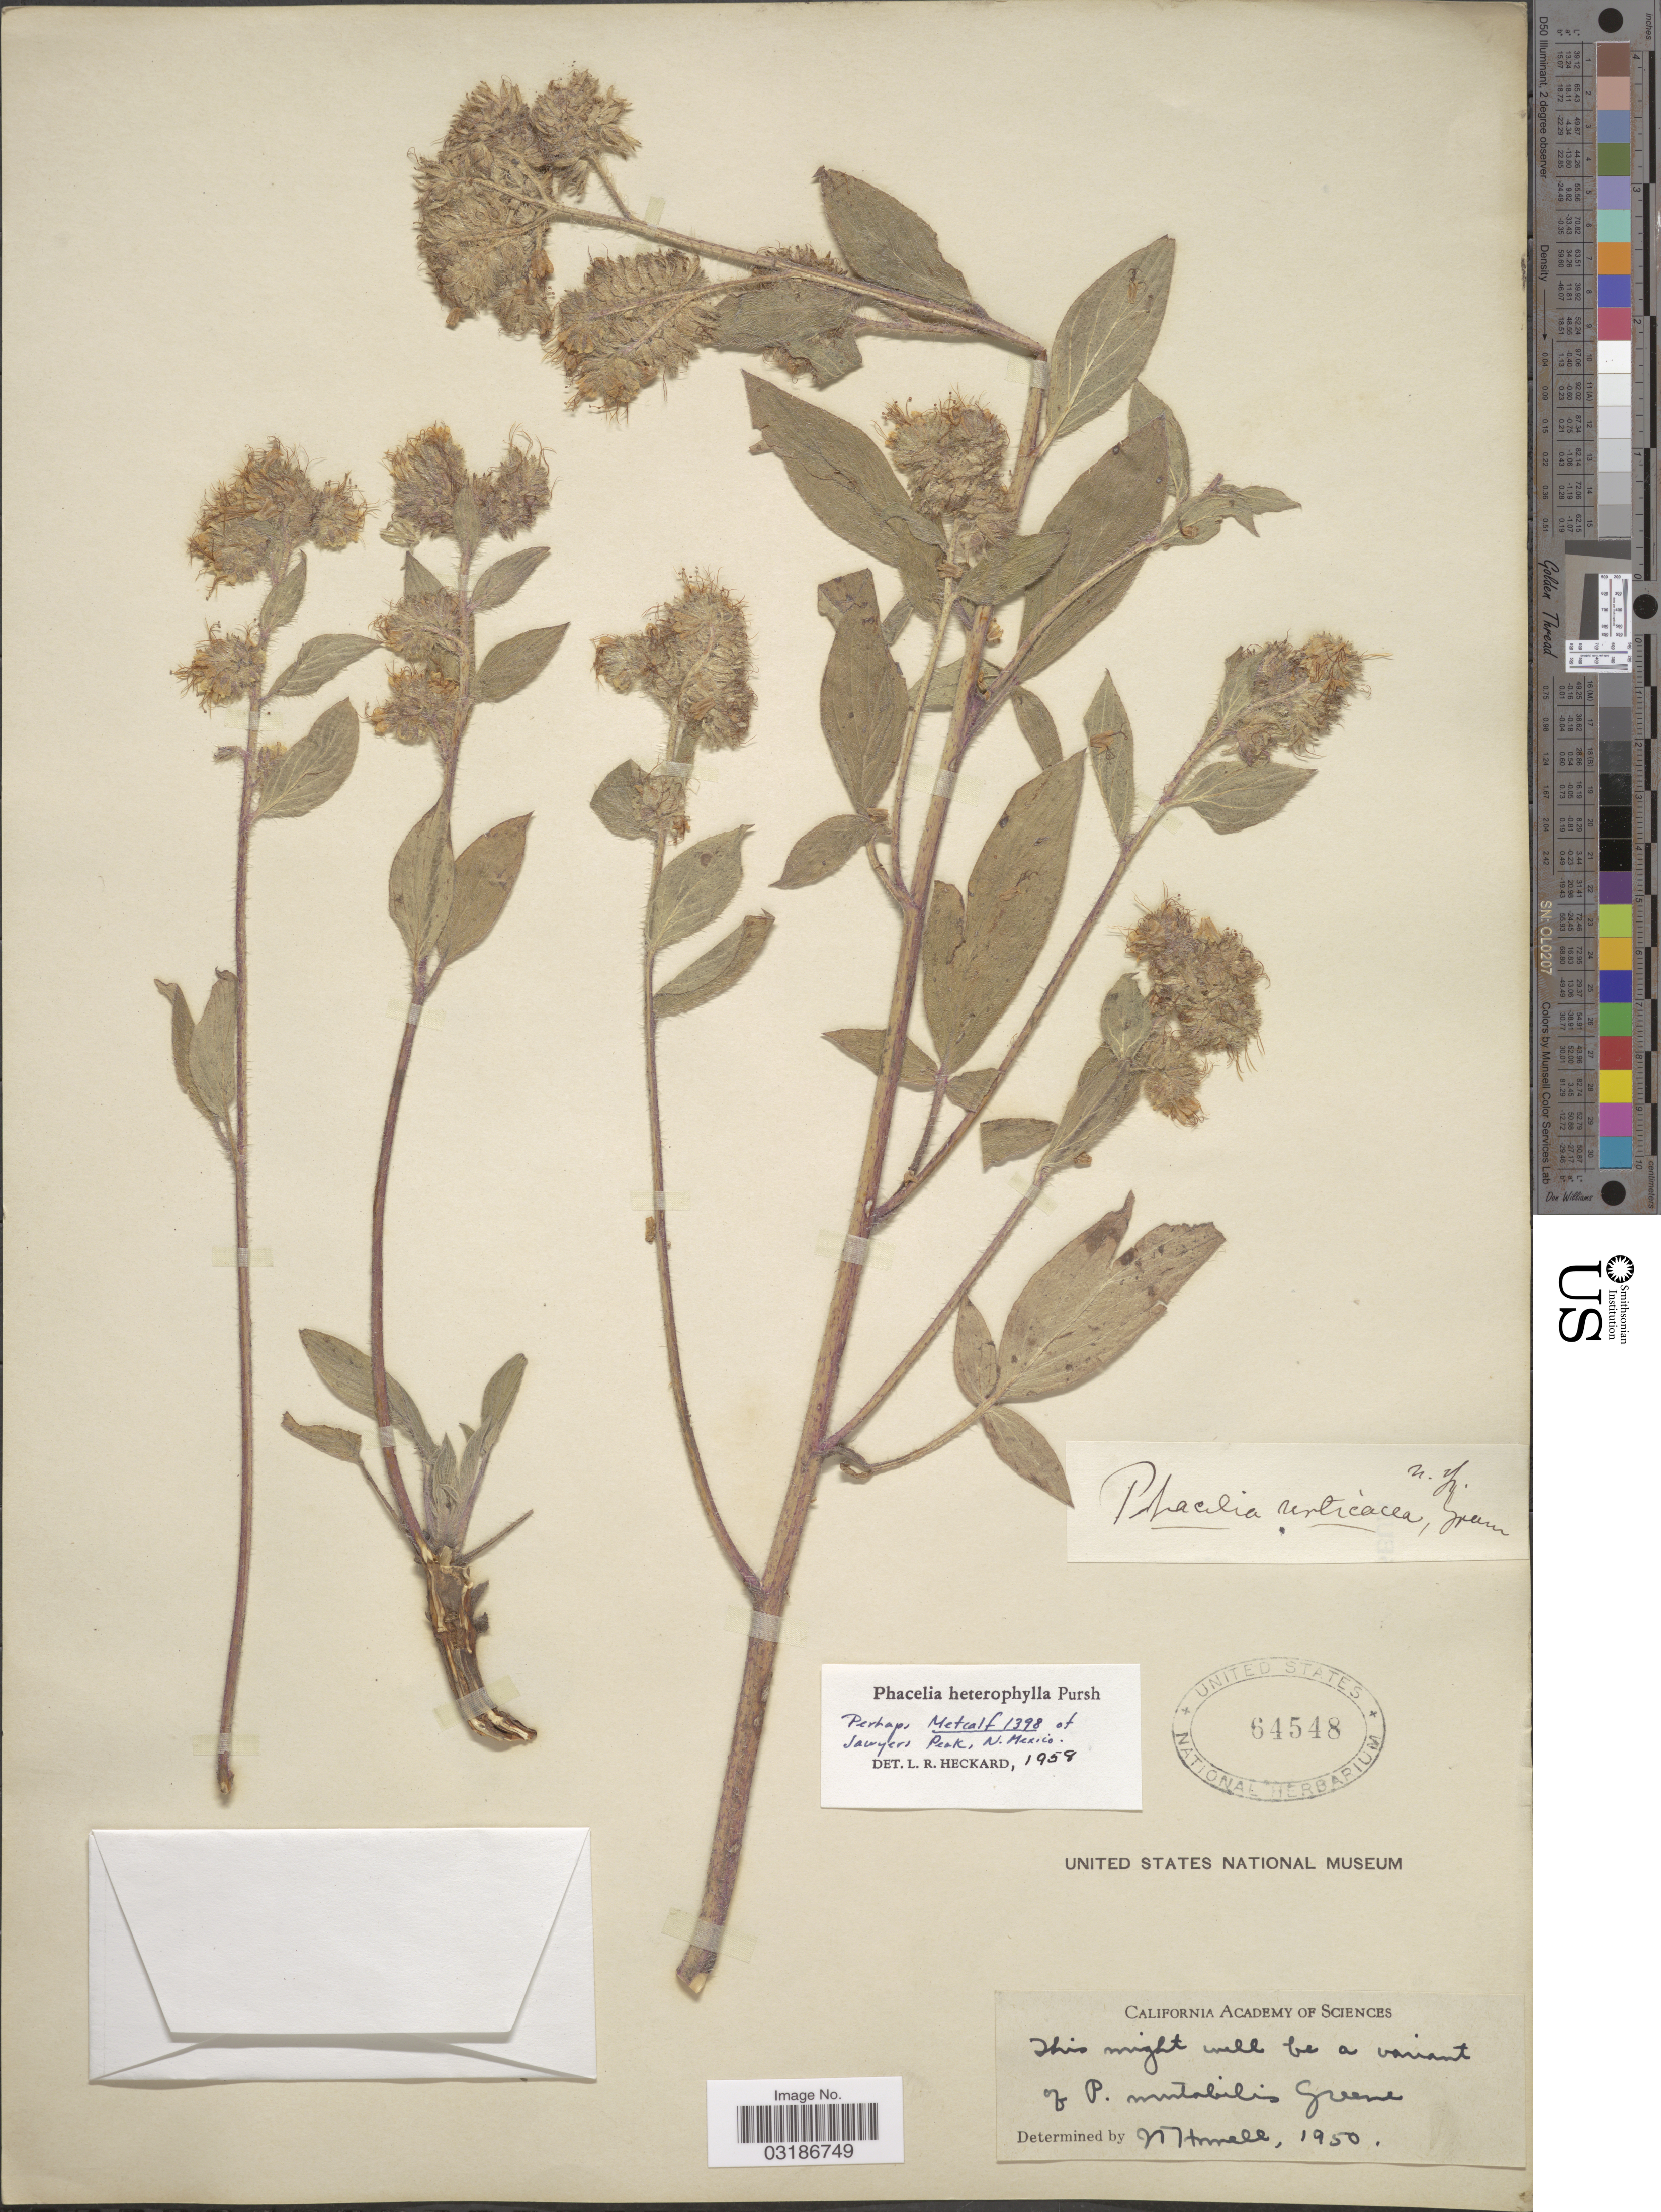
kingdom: Plantae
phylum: Tracheophyta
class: Magnoliopsida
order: Boraginales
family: Hydrophyllaceae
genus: Phacelia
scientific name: Phacelia heterophylla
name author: Pursh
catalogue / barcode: US 64548